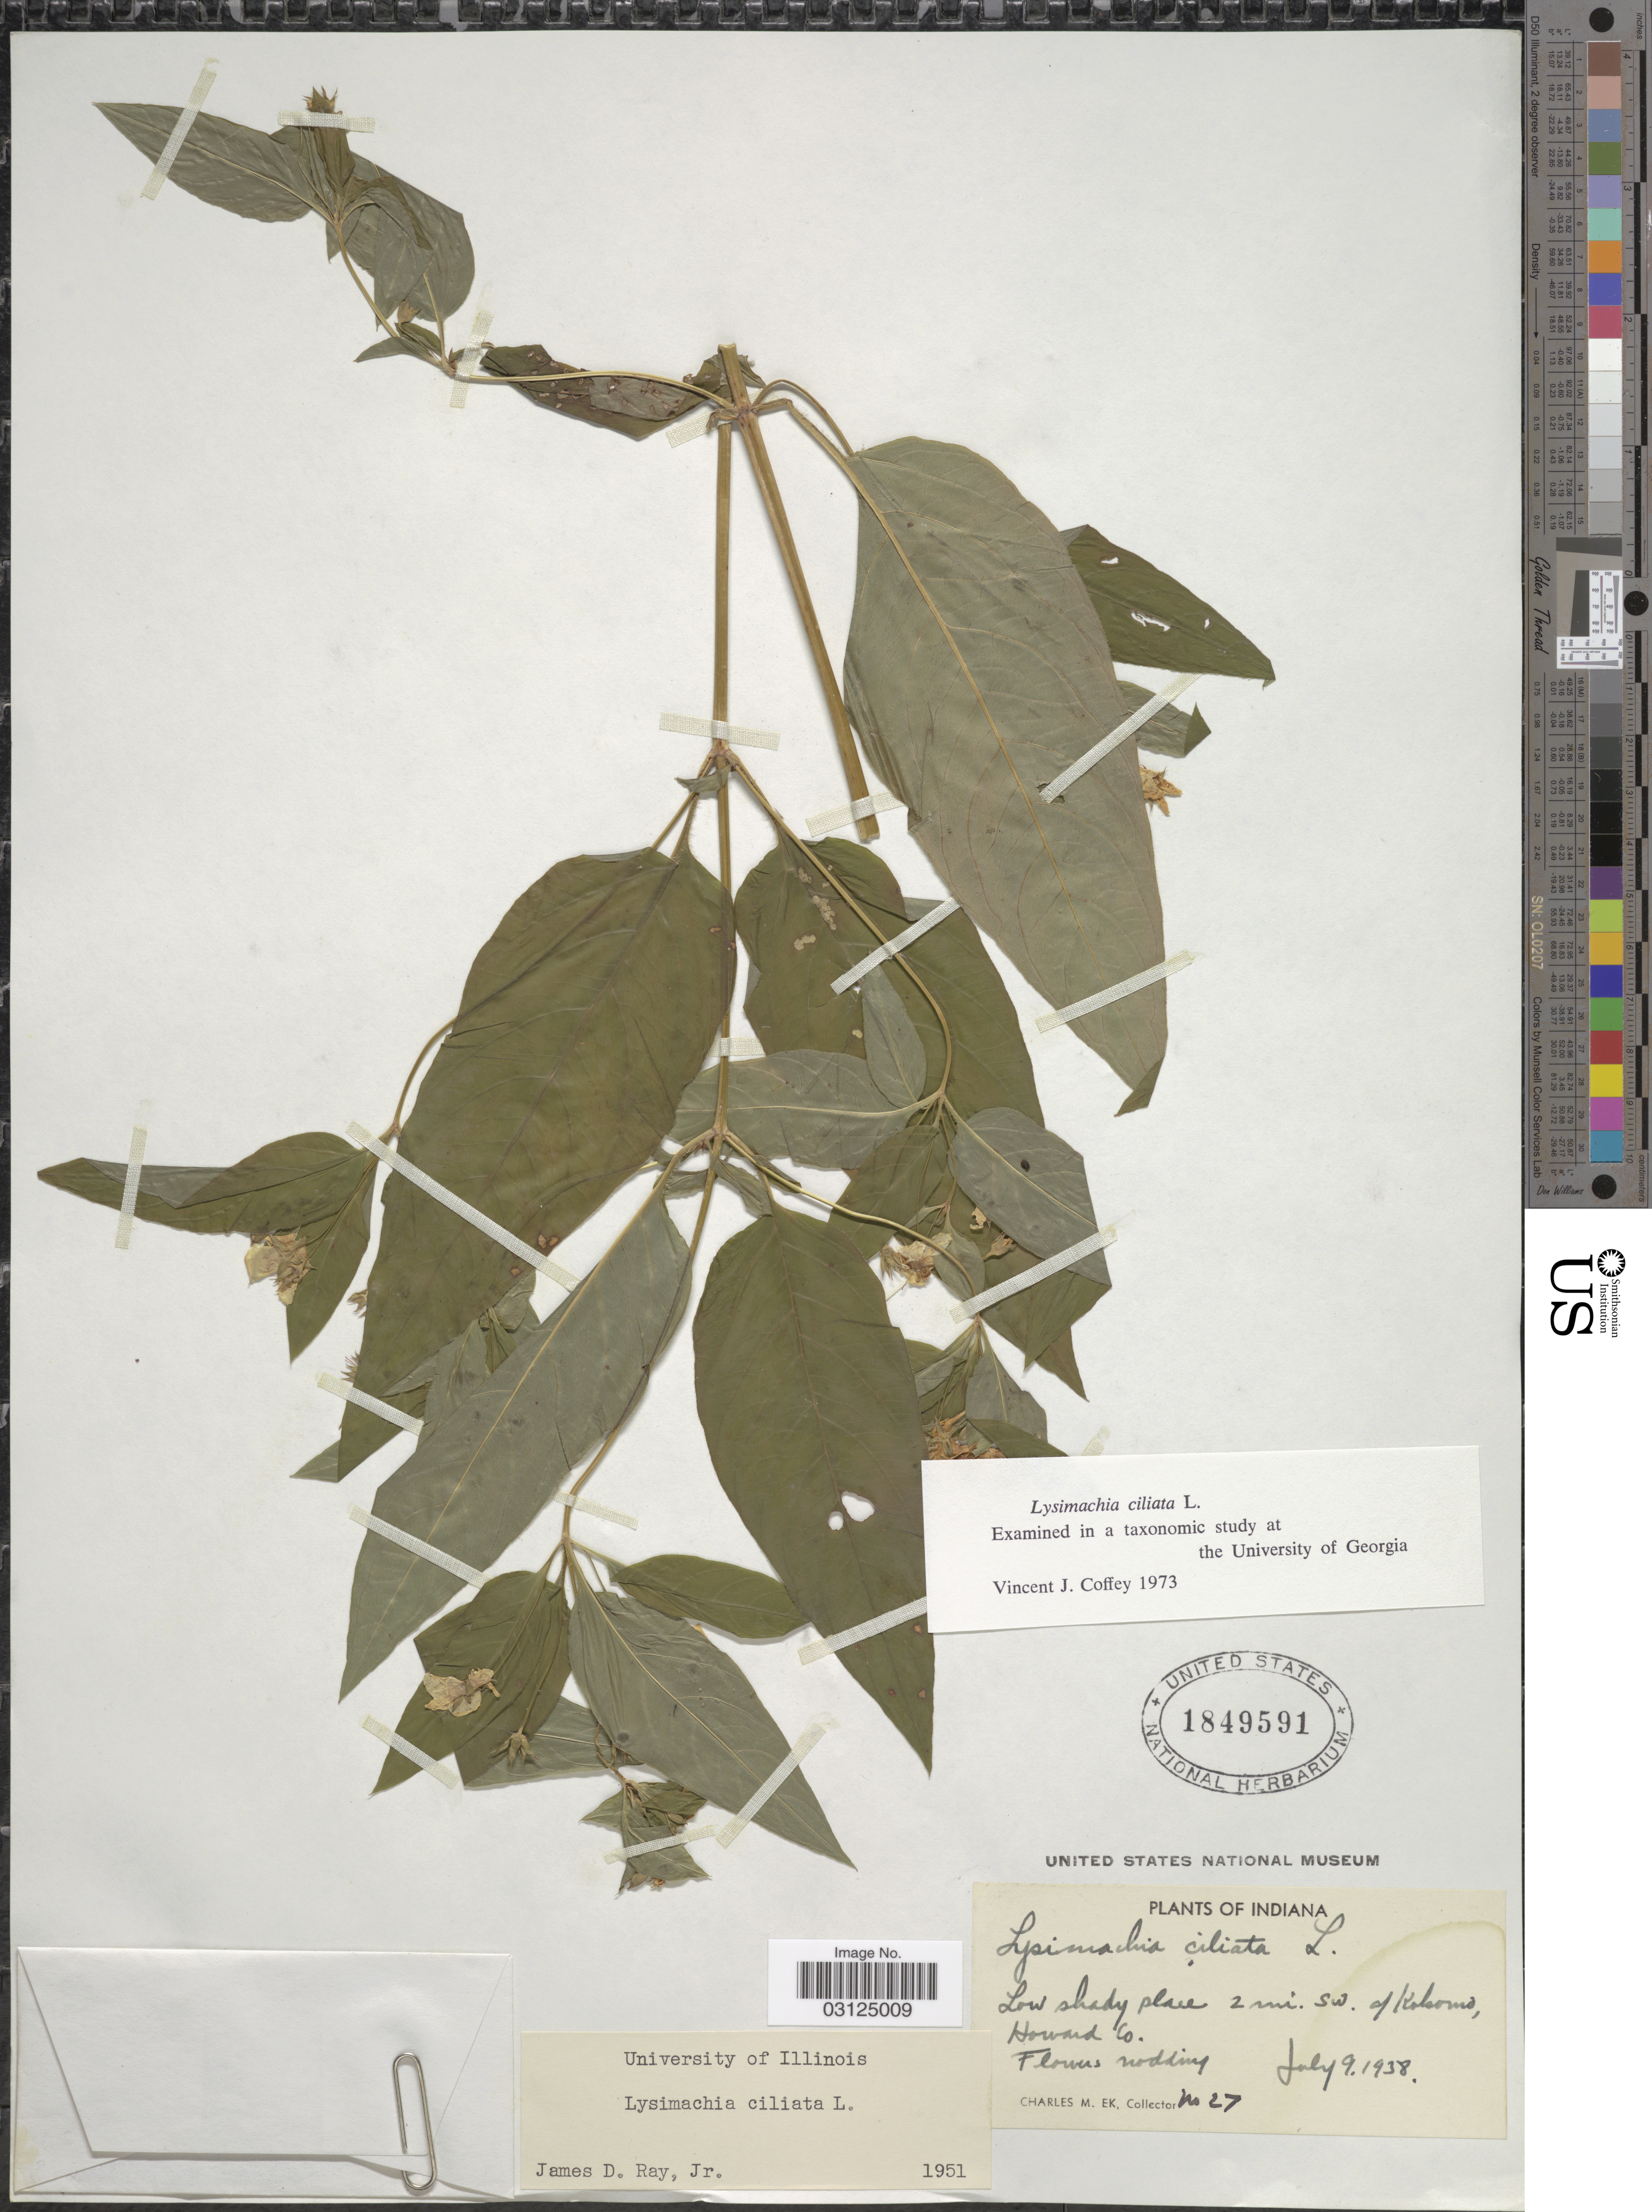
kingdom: Plantae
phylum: Tracheophyta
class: Magnoliopsida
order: Ericales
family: Primulaceae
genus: Lysimachia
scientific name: Lysimachia ciliata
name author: L.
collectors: C. Ek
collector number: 27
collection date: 1938-07-09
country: United States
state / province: Indiana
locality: Low shady place 2 mi SW of Kokomo, Howard Co.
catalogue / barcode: US 1849591